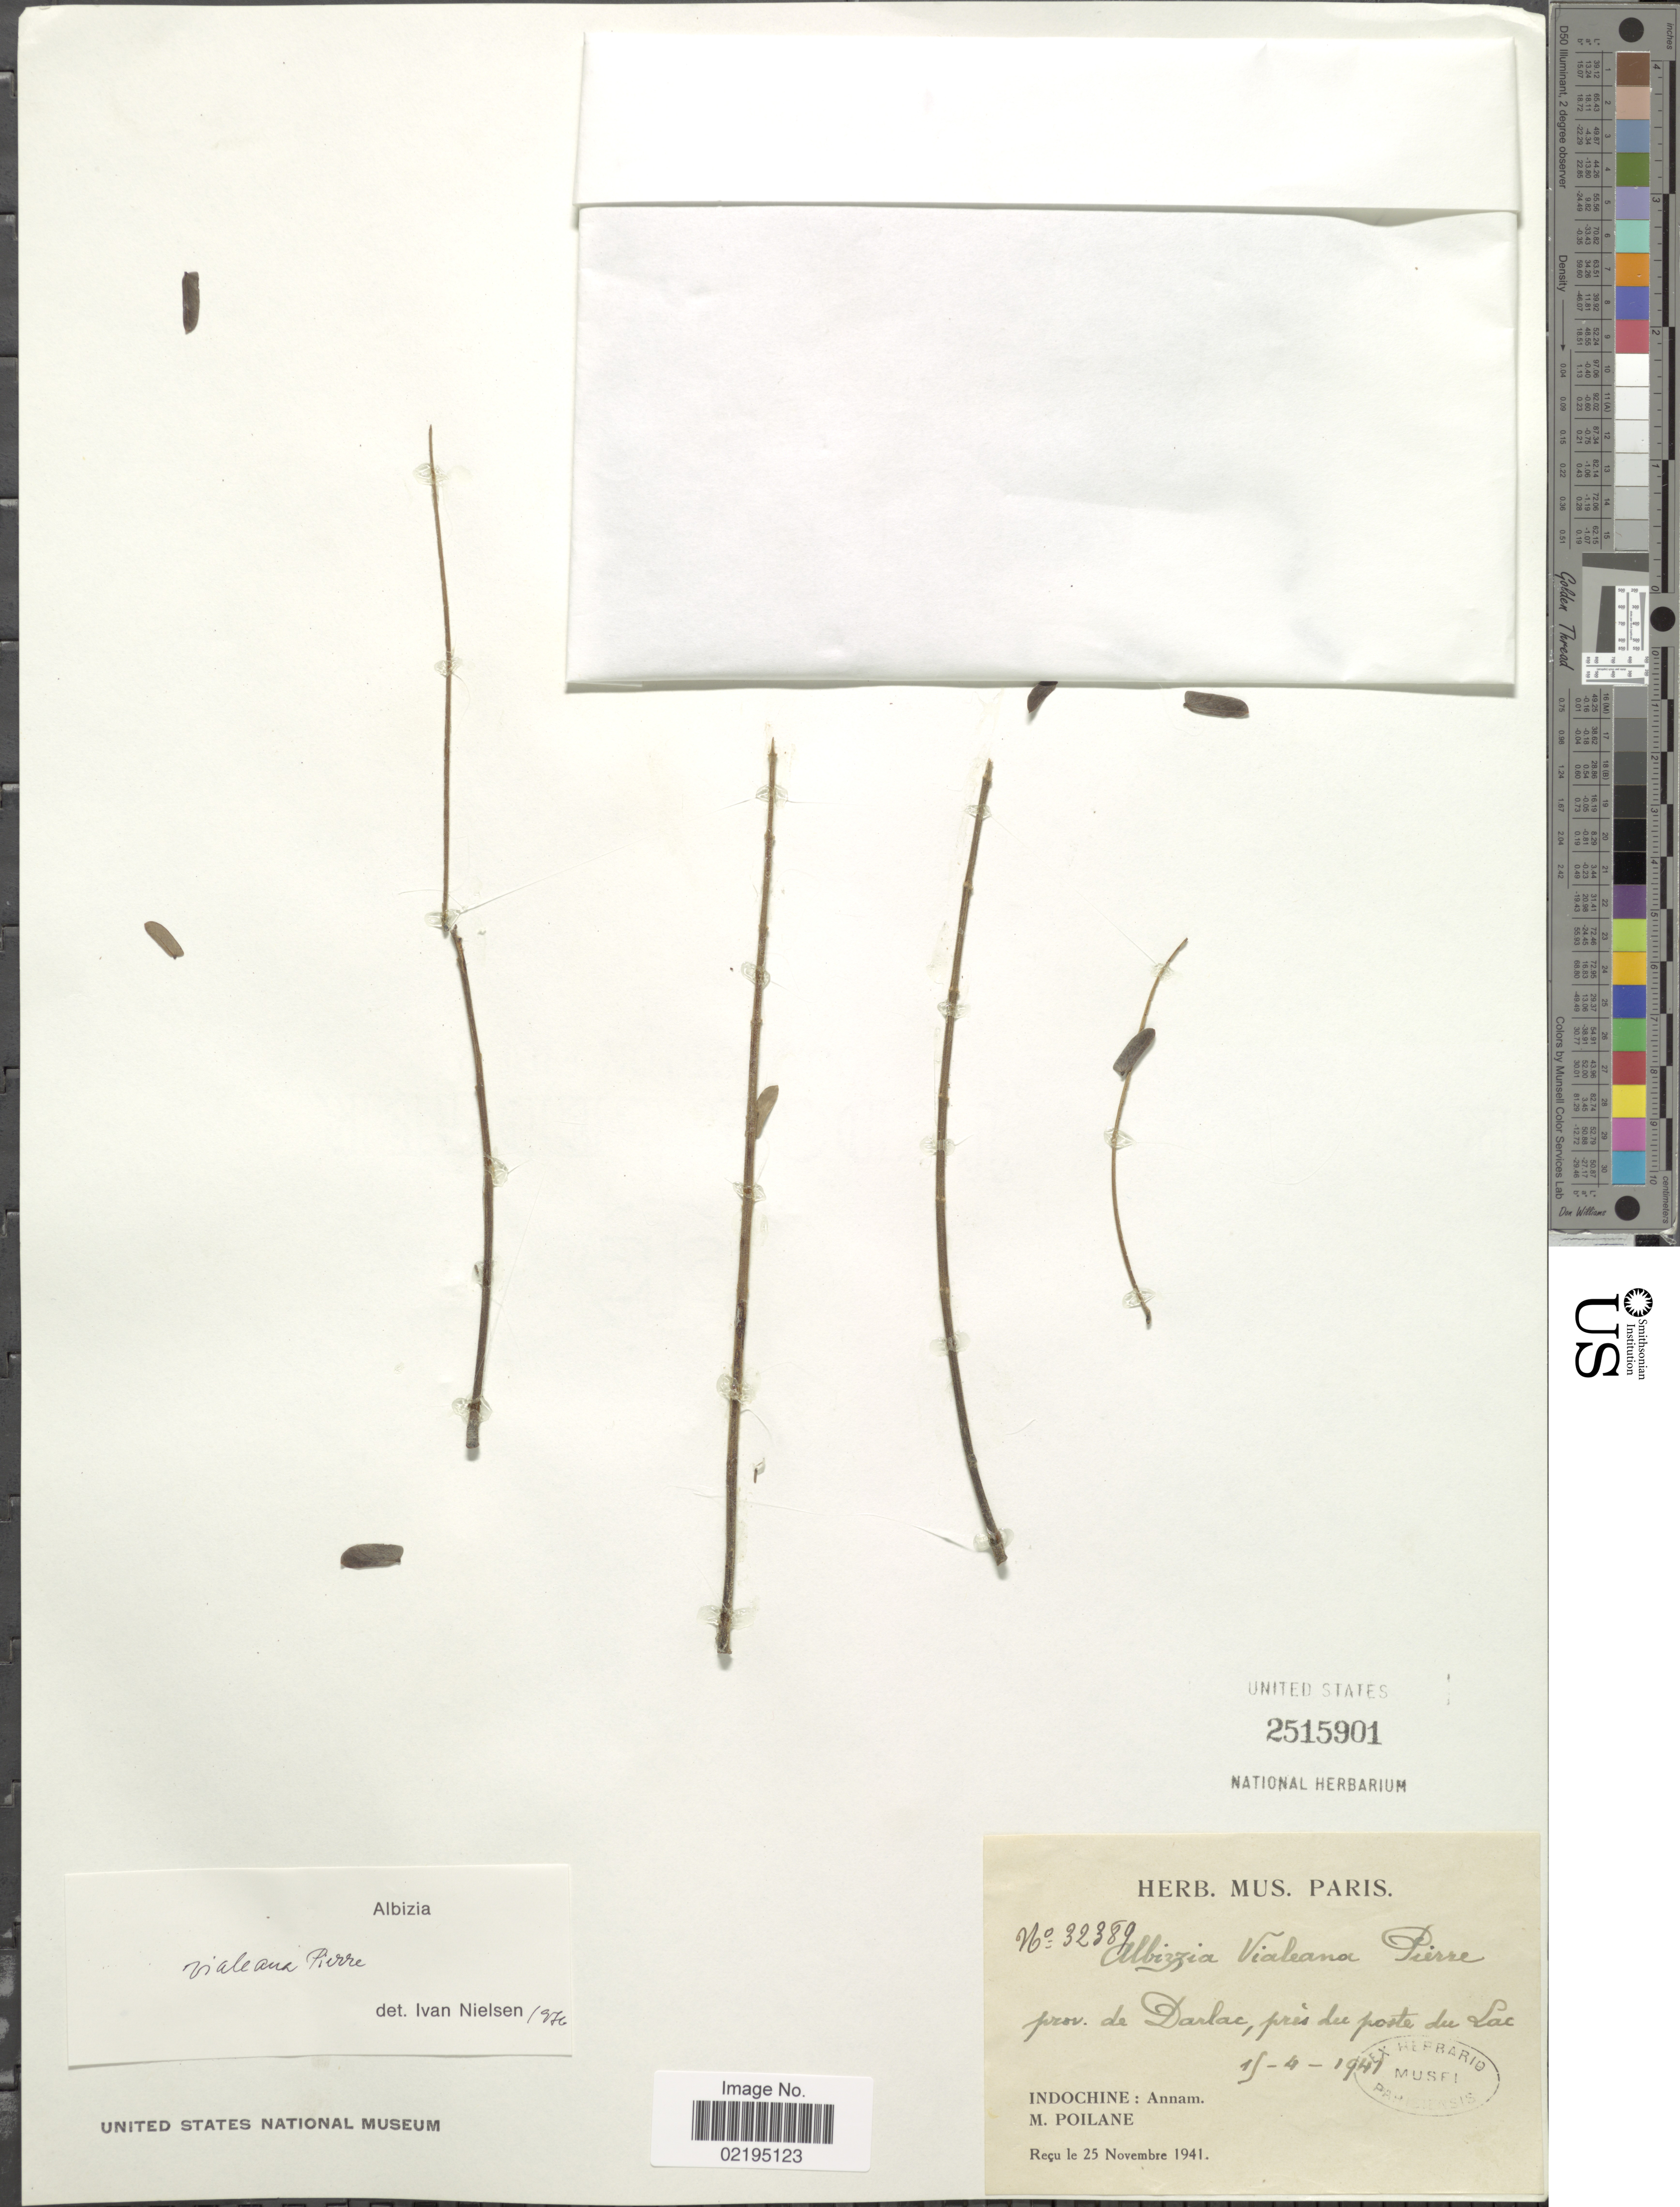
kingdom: Plantae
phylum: Tracheophyta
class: Magnoliopsida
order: Fabales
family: Fabaceae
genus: Albizia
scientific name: Albizia vialeana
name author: Pierre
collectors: M. Poilane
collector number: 32389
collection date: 1941-04-19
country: Vietnam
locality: Indochine: Annam, prov. de Darlac, pres de poste du Lac.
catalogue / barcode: US 2515901